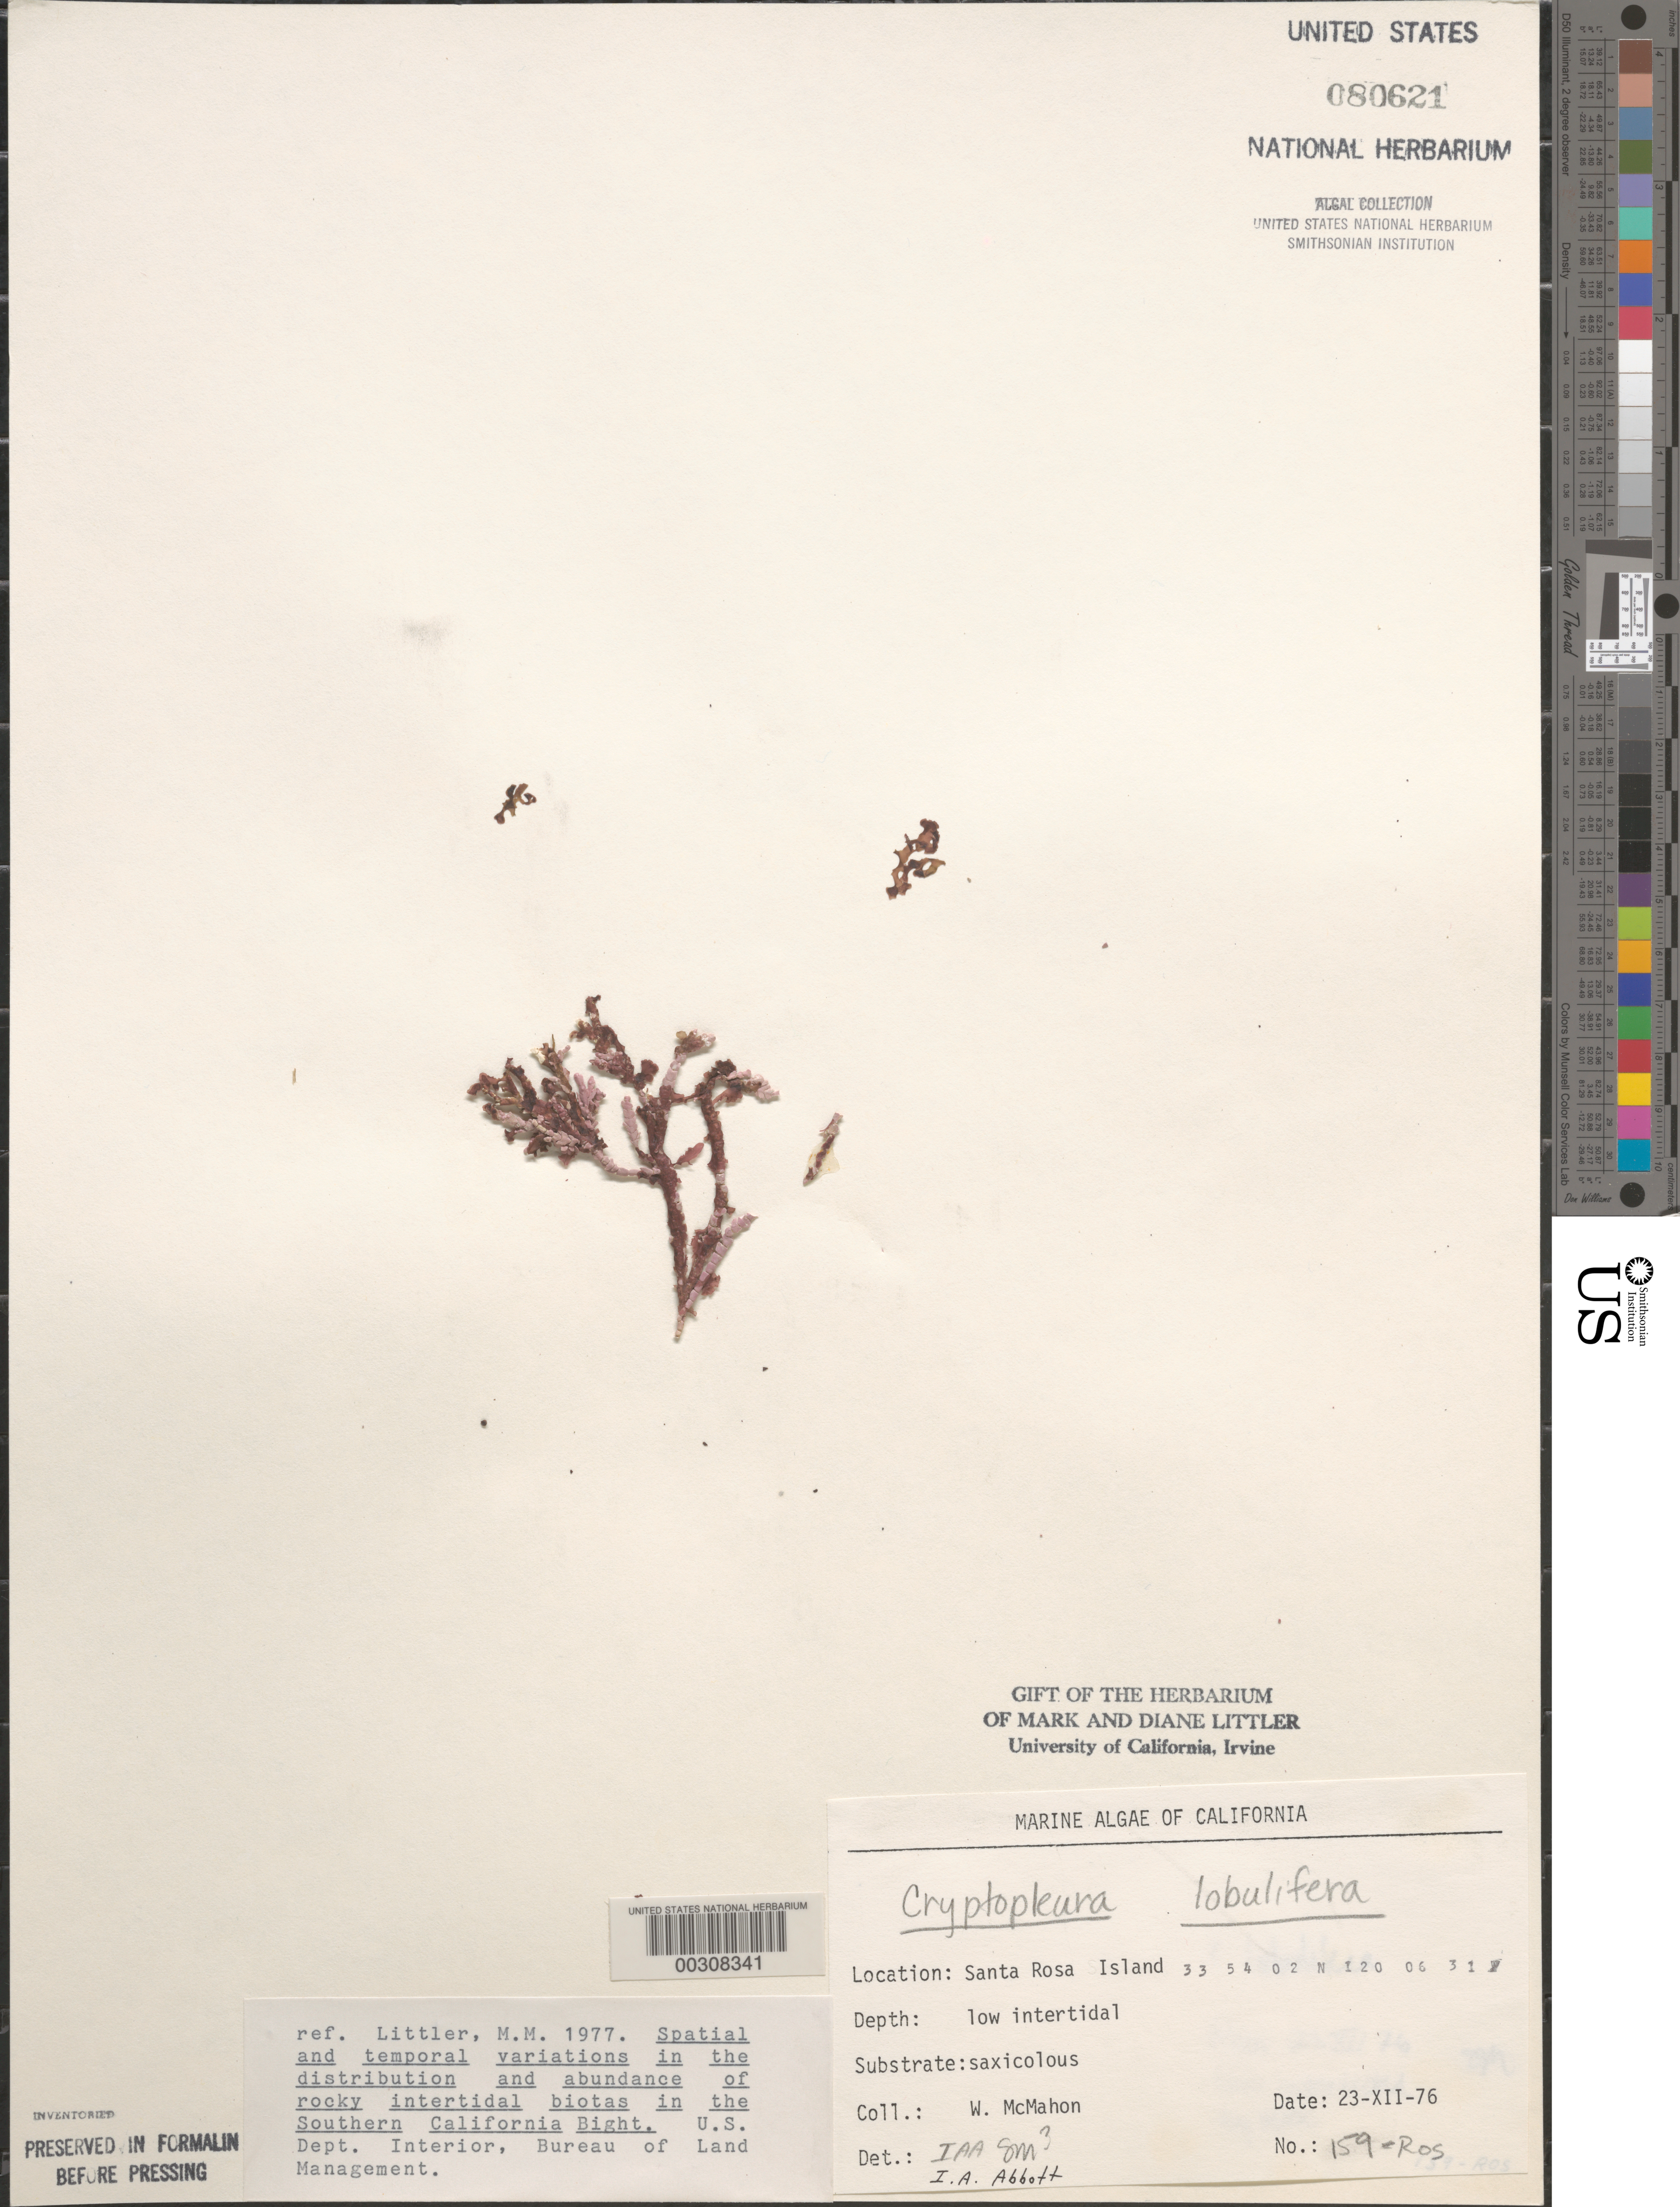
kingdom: Plantae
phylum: Rhodophyta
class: Florideophyceae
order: Ceramiales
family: Delesseriaceae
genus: Cryptopleura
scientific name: Cryptopleura lobulifera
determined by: Abbott, I. A.; Murray, S. N.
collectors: W. McMahon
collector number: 159-ROS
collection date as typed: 23 Dec 1976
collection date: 1976-12-23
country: United States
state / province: California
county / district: Santa Barbara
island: Santa Rosa Island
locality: Johnson's Lee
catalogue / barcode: US 80621